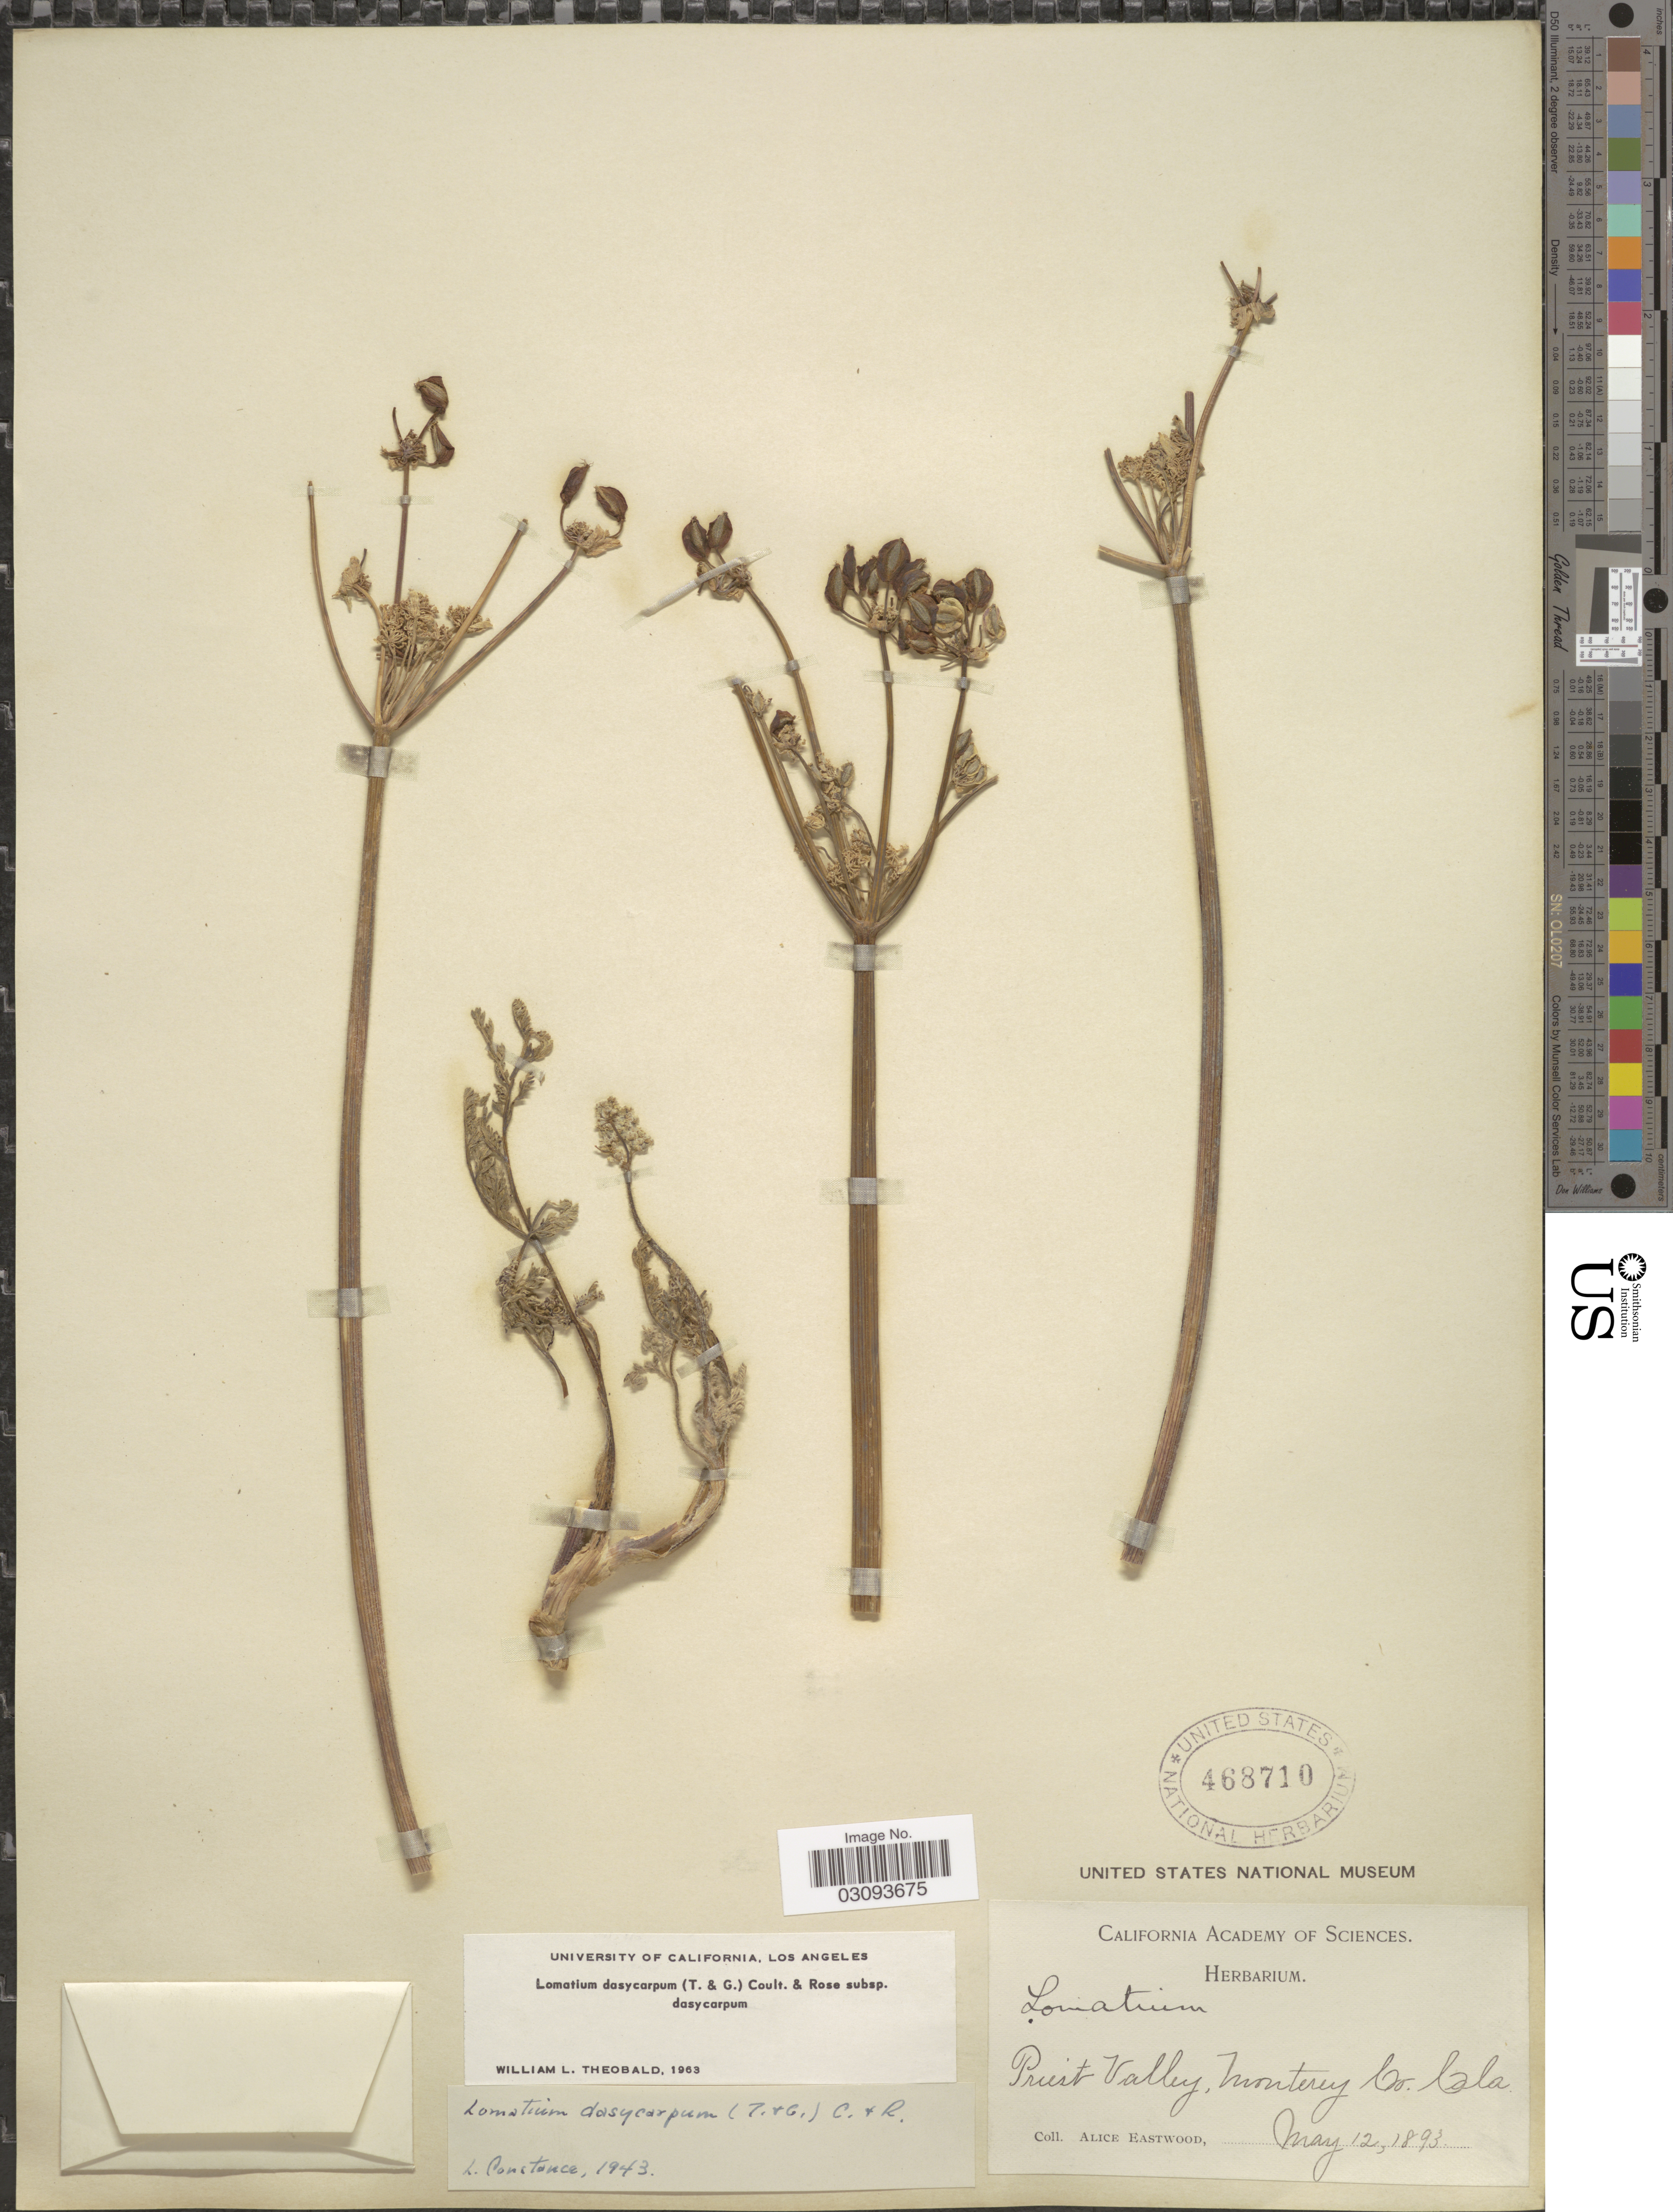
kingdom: Plantae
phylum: Tracheophyta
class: Magnoliopsida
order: Apiales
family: Apiaceae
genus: Lomatium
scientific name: Lomatium dasycarpum subsp. dasycarpum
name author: (Torr.) J.M. Coult. & Rose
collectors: A. Eastwood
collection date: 1893-05-12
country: United States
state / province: California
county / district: Monterey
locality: Priest Valley, Monterey Co.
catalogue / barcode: US 468710